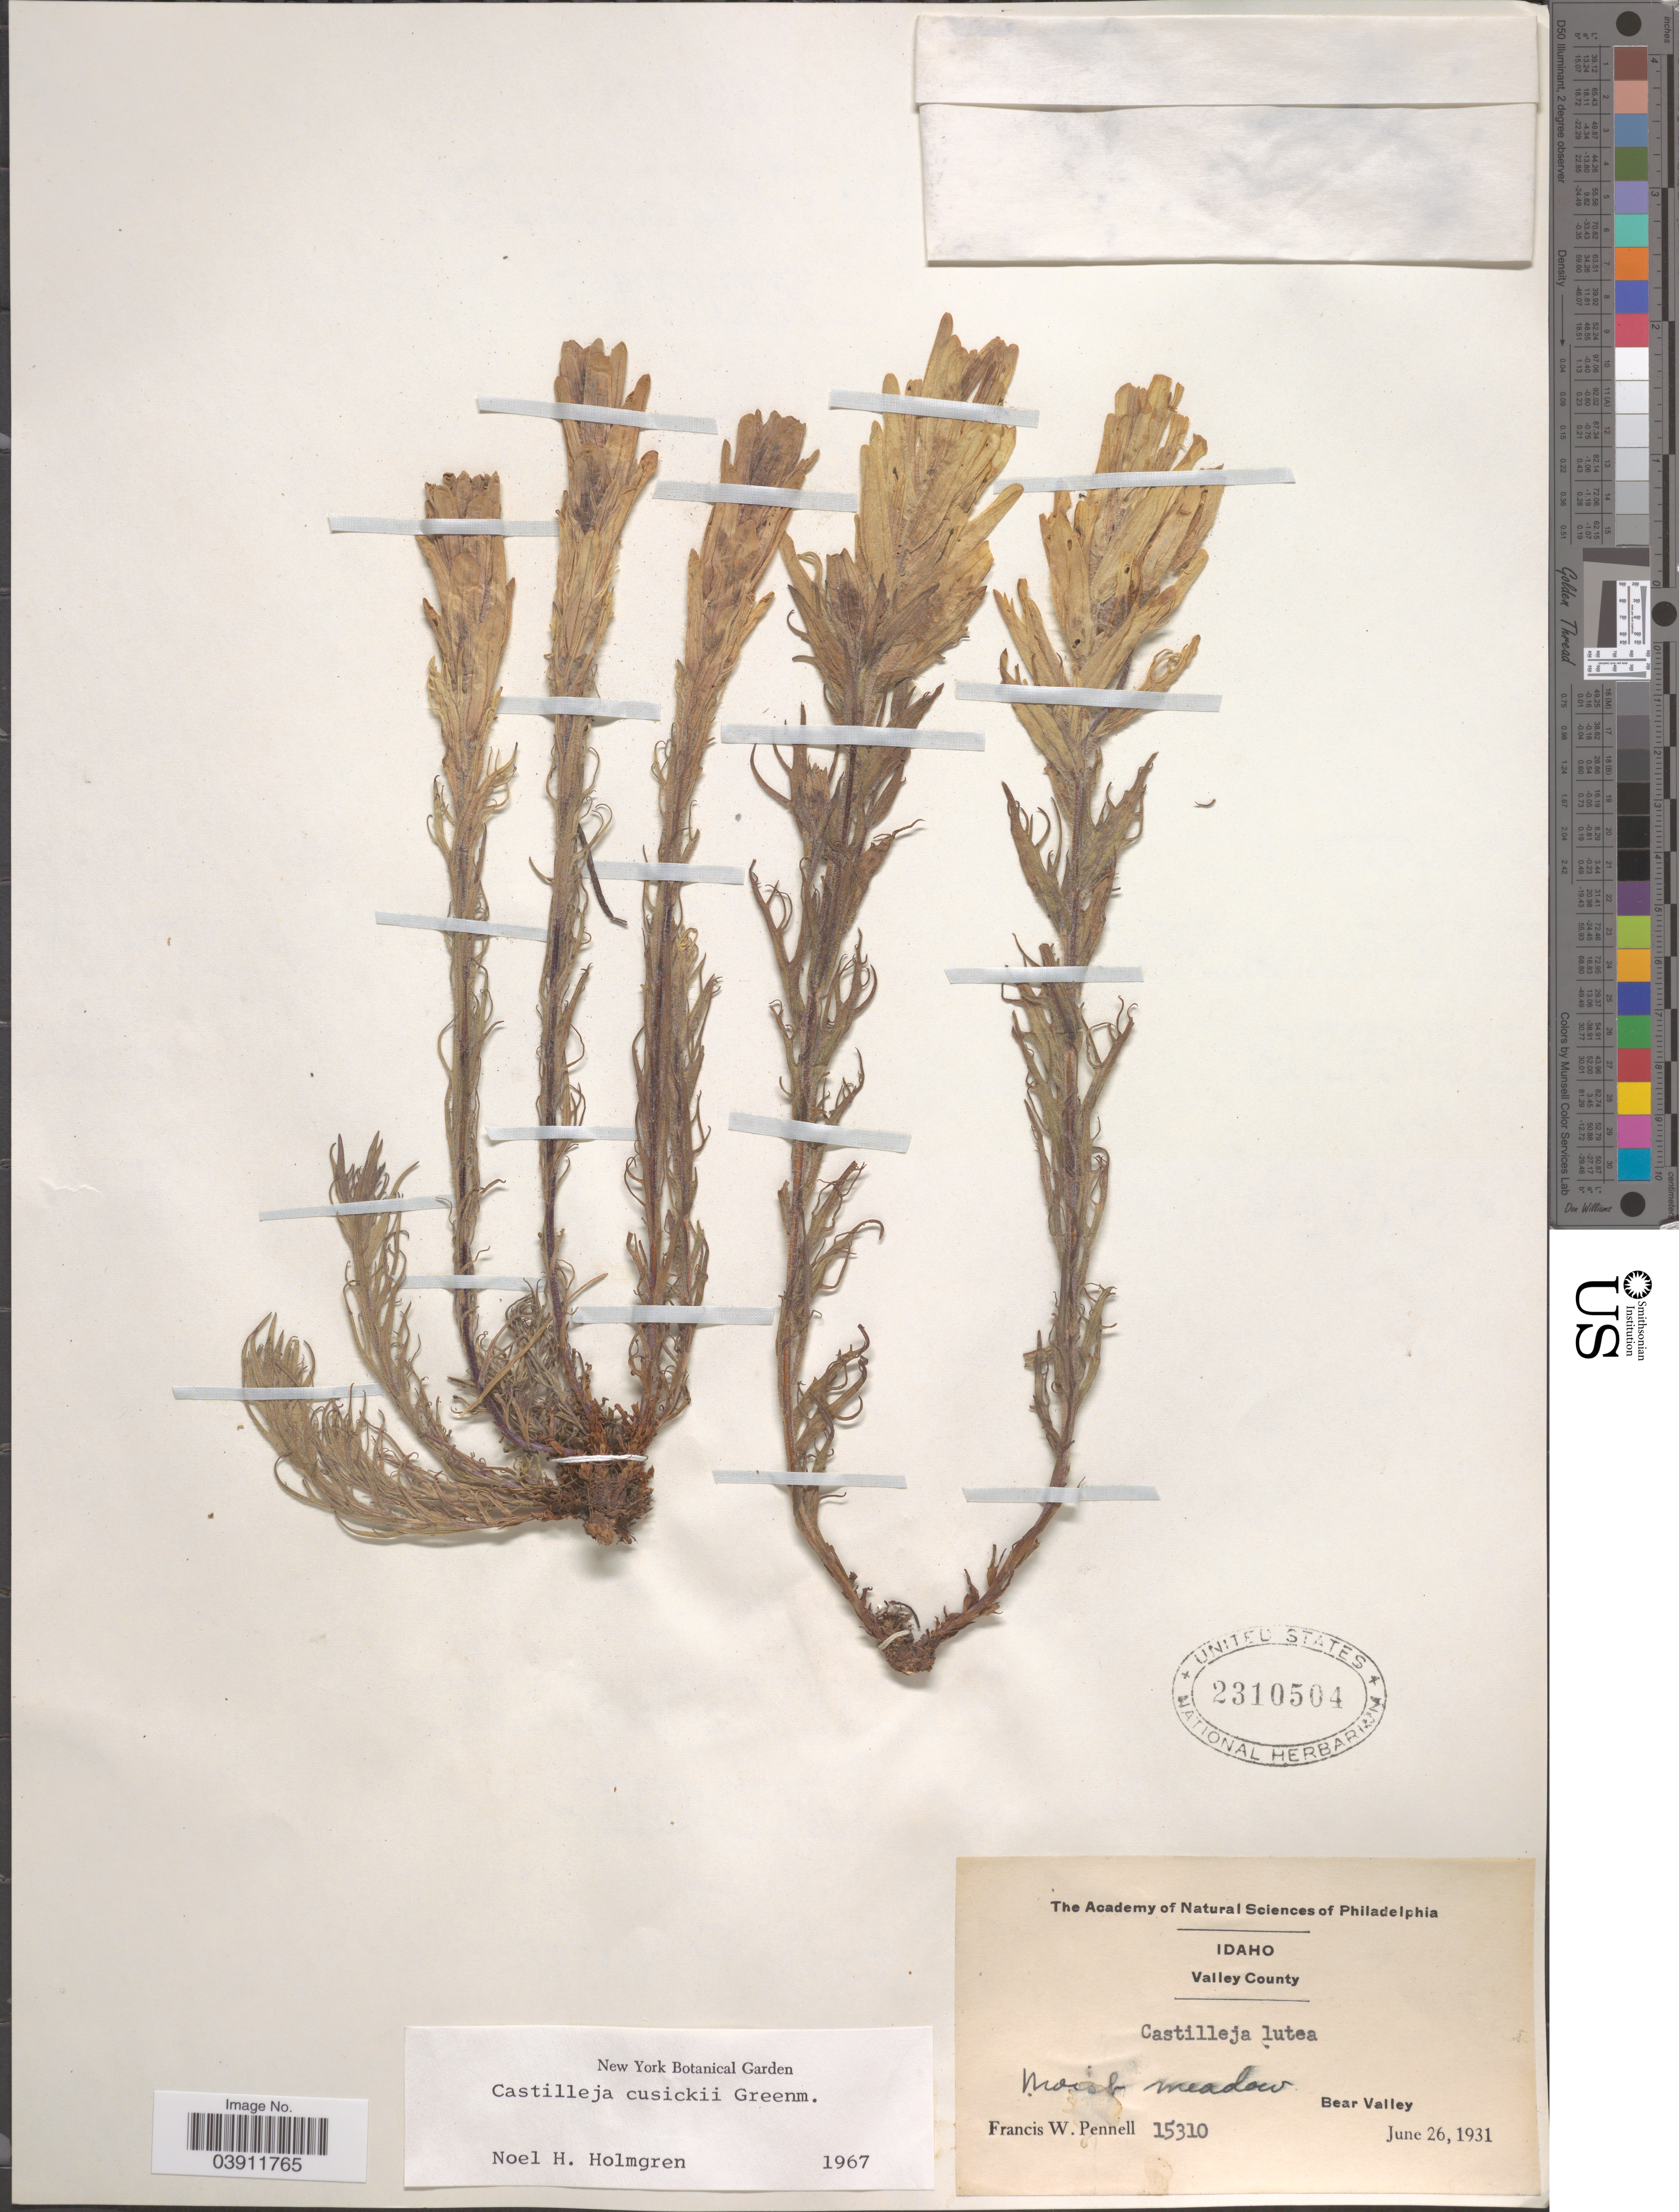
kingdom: Plantae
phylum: Tracheophyta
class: Magnoliopsida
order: Lamiales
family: Orobanchaceae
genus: Castilleja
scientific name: Castilleja cusickii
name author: Greenm.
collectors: F. W. Pennell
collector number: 15310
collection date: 1931-06-26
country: United States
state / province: Idaho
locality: Valley County. Bear Valley.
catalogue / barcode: US 2310504